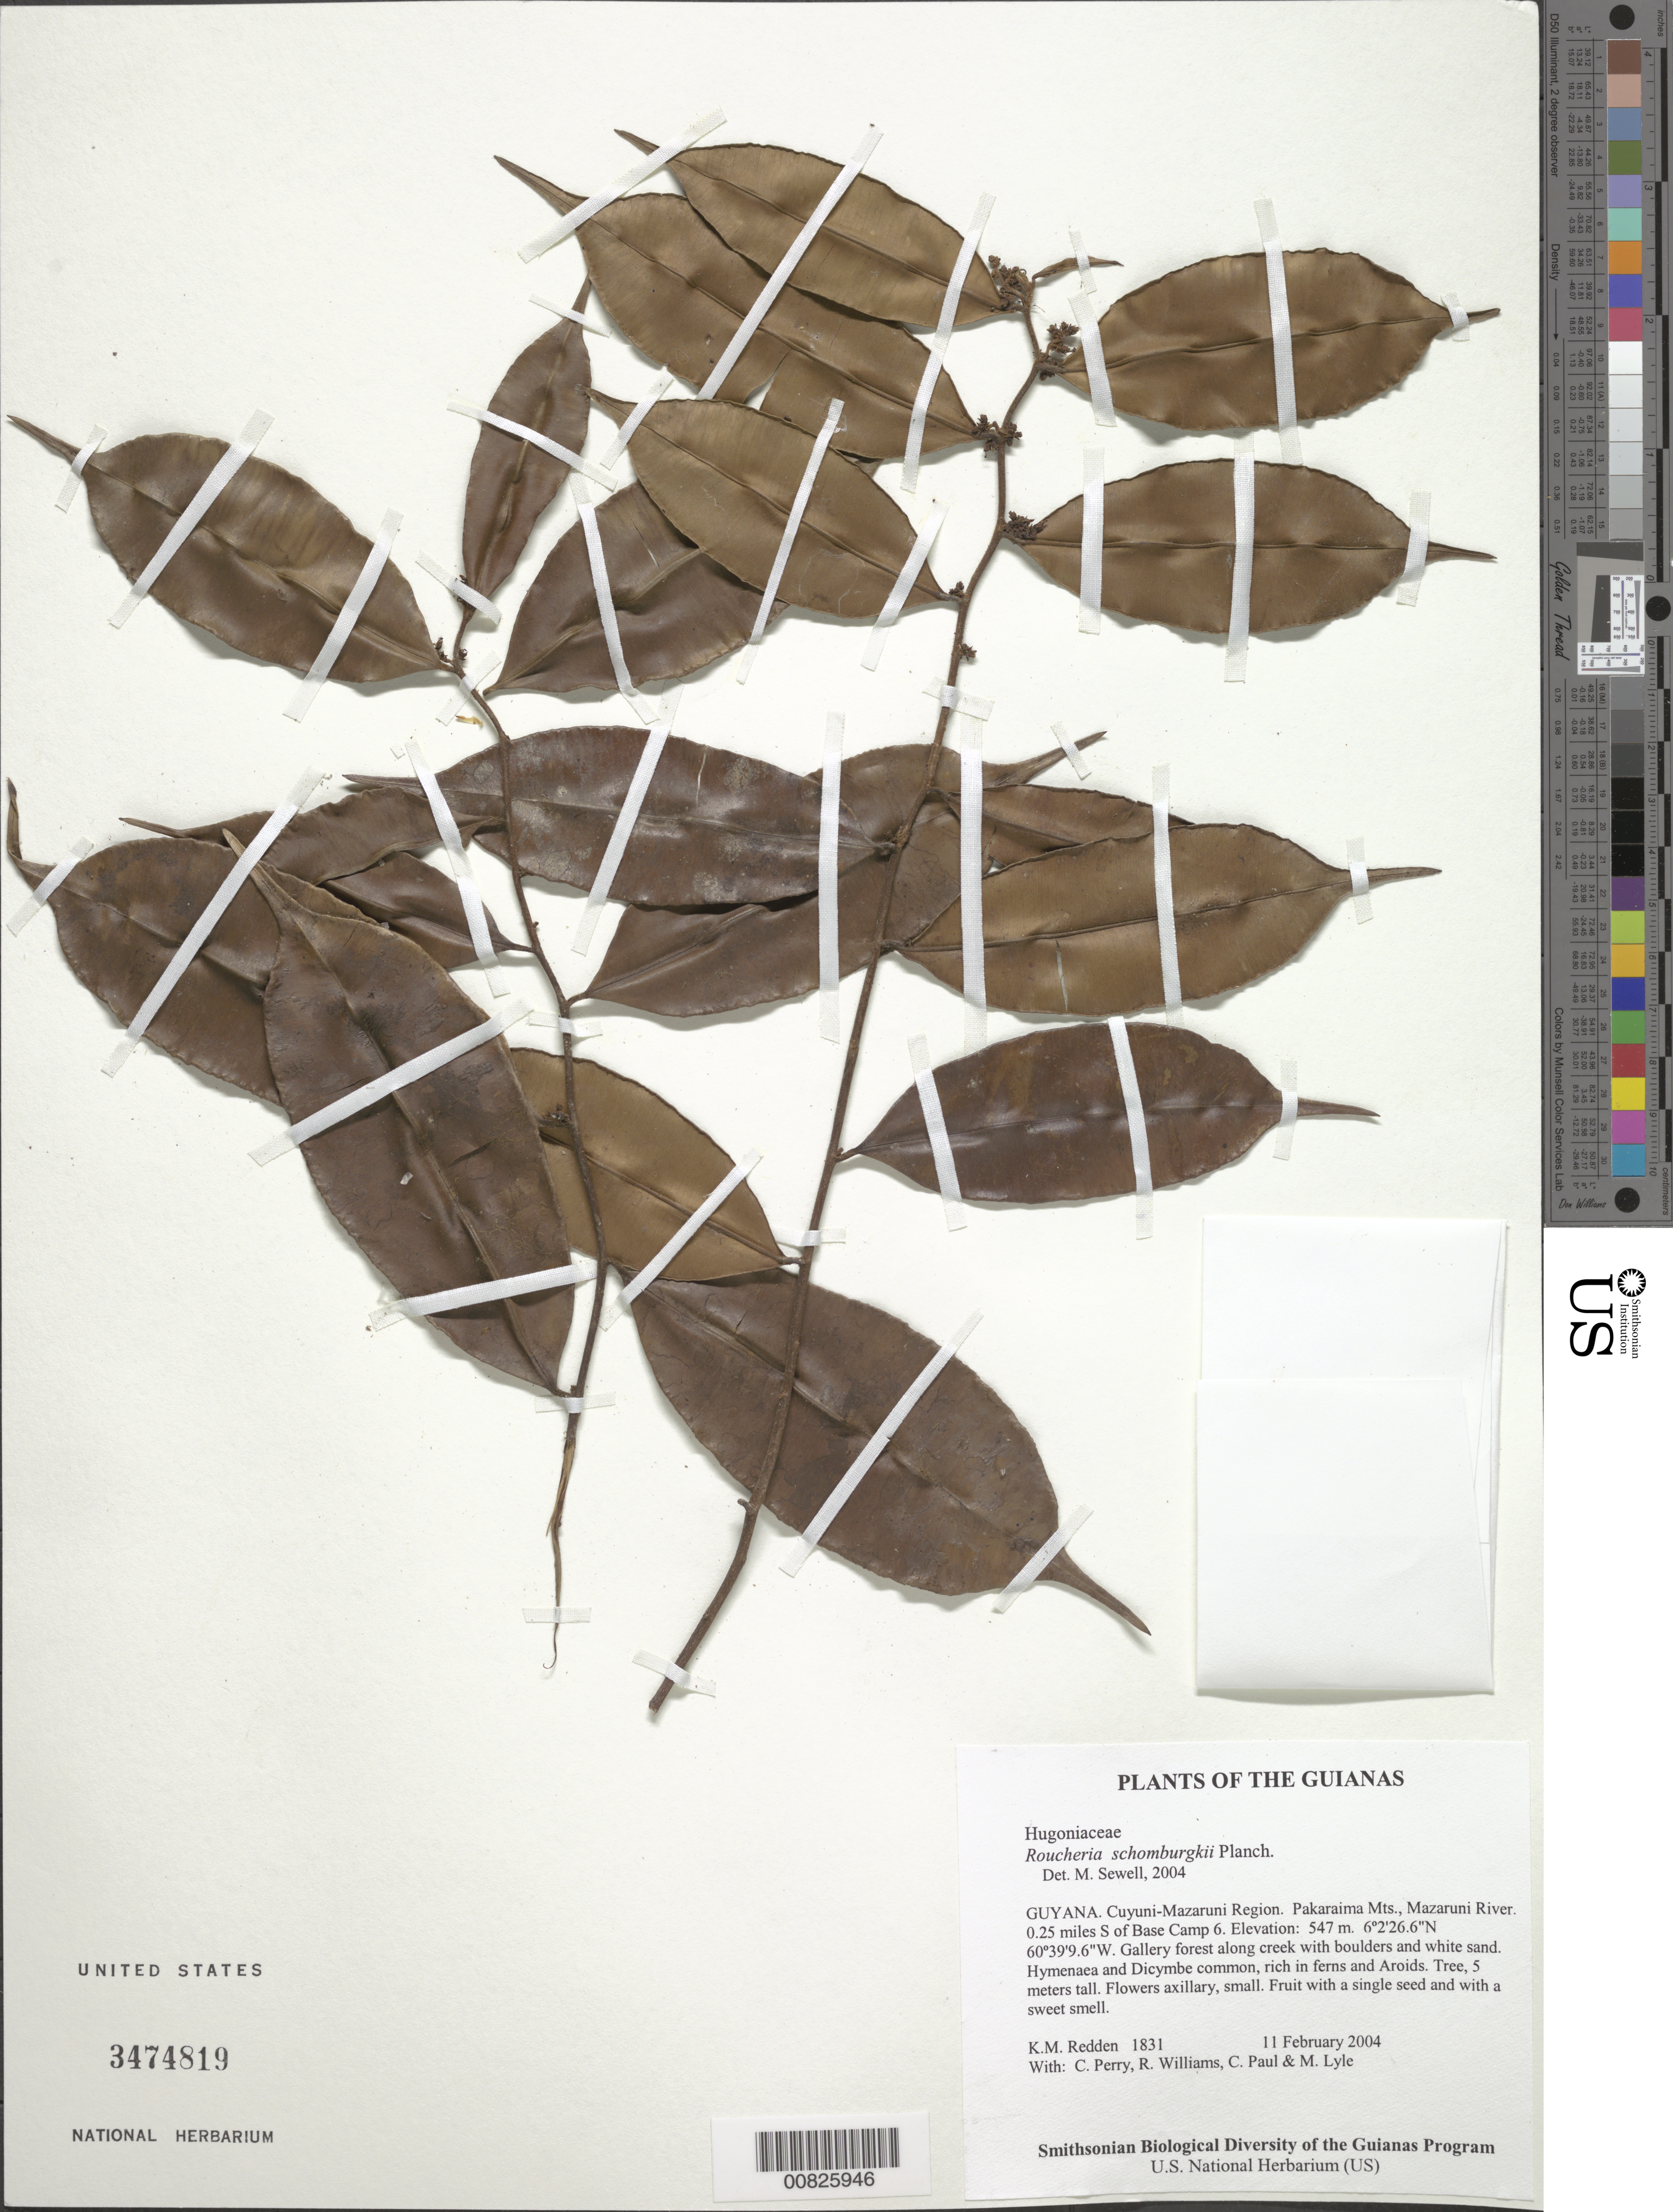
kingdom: Plantae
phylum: Tracheophyta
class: Magnoliopsida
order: Malpighiales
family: Linaceae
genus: Roucheria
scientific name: Roucheria schomburgkii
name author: Planch.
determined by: Sewell, M.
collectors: K. M. Redden, C. Perry, R. Williams, C. Paul & M. Lyle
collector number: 1831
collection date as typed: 11 February 2004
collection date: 2004-02-11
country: Guyana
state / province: Cuyuni-Mazaruni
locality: Pakaraima Mts., Mazaruni River. 0.25 miles S of Base Camp 6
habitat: Gallery forest along creek with boulders and white sand. Hymenaea and Dicymbe common, rich in ferns and aroids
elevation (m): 547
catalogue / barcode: US 3474819